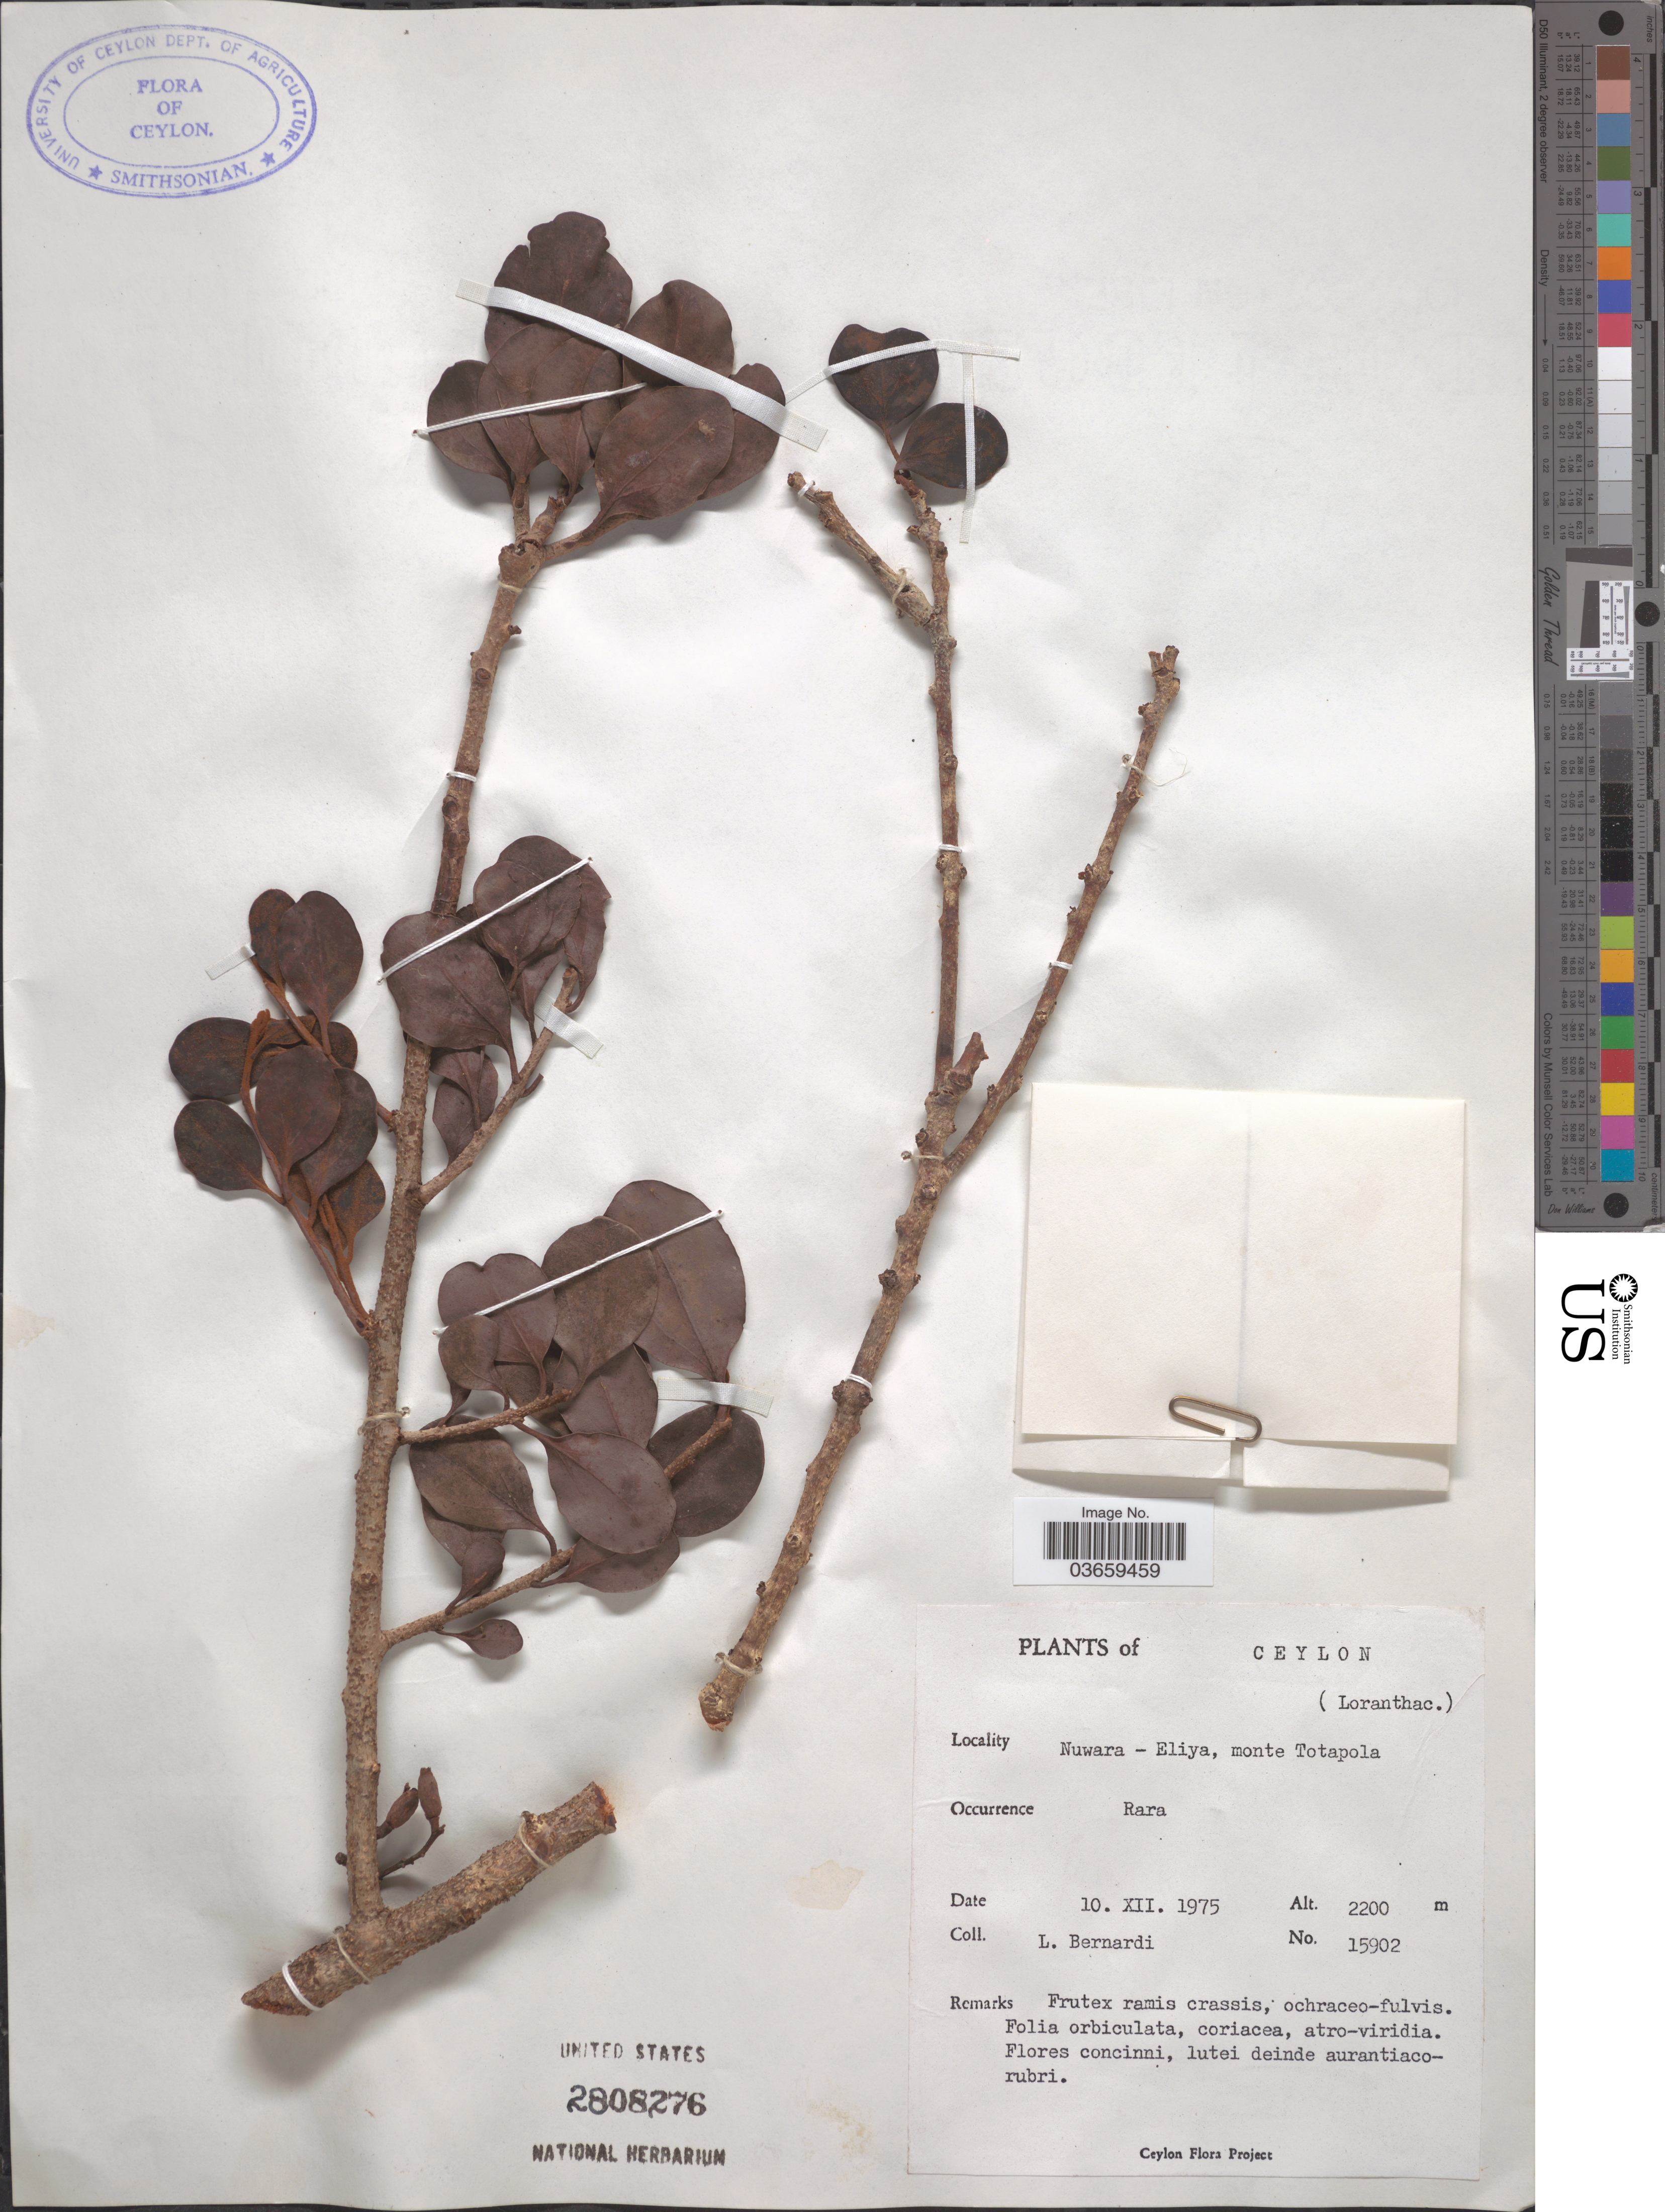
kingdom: Plantae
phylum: Tracheophyta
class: Magnoliopsida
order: Santalales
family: Loranthaceae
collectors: L. Bernardi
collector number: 15902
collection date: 1975-12-10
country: Sri Lanka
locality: Ceylon. Nuwara - Eliya, monte Totapola.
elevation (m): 2200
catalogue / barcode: US 2808276